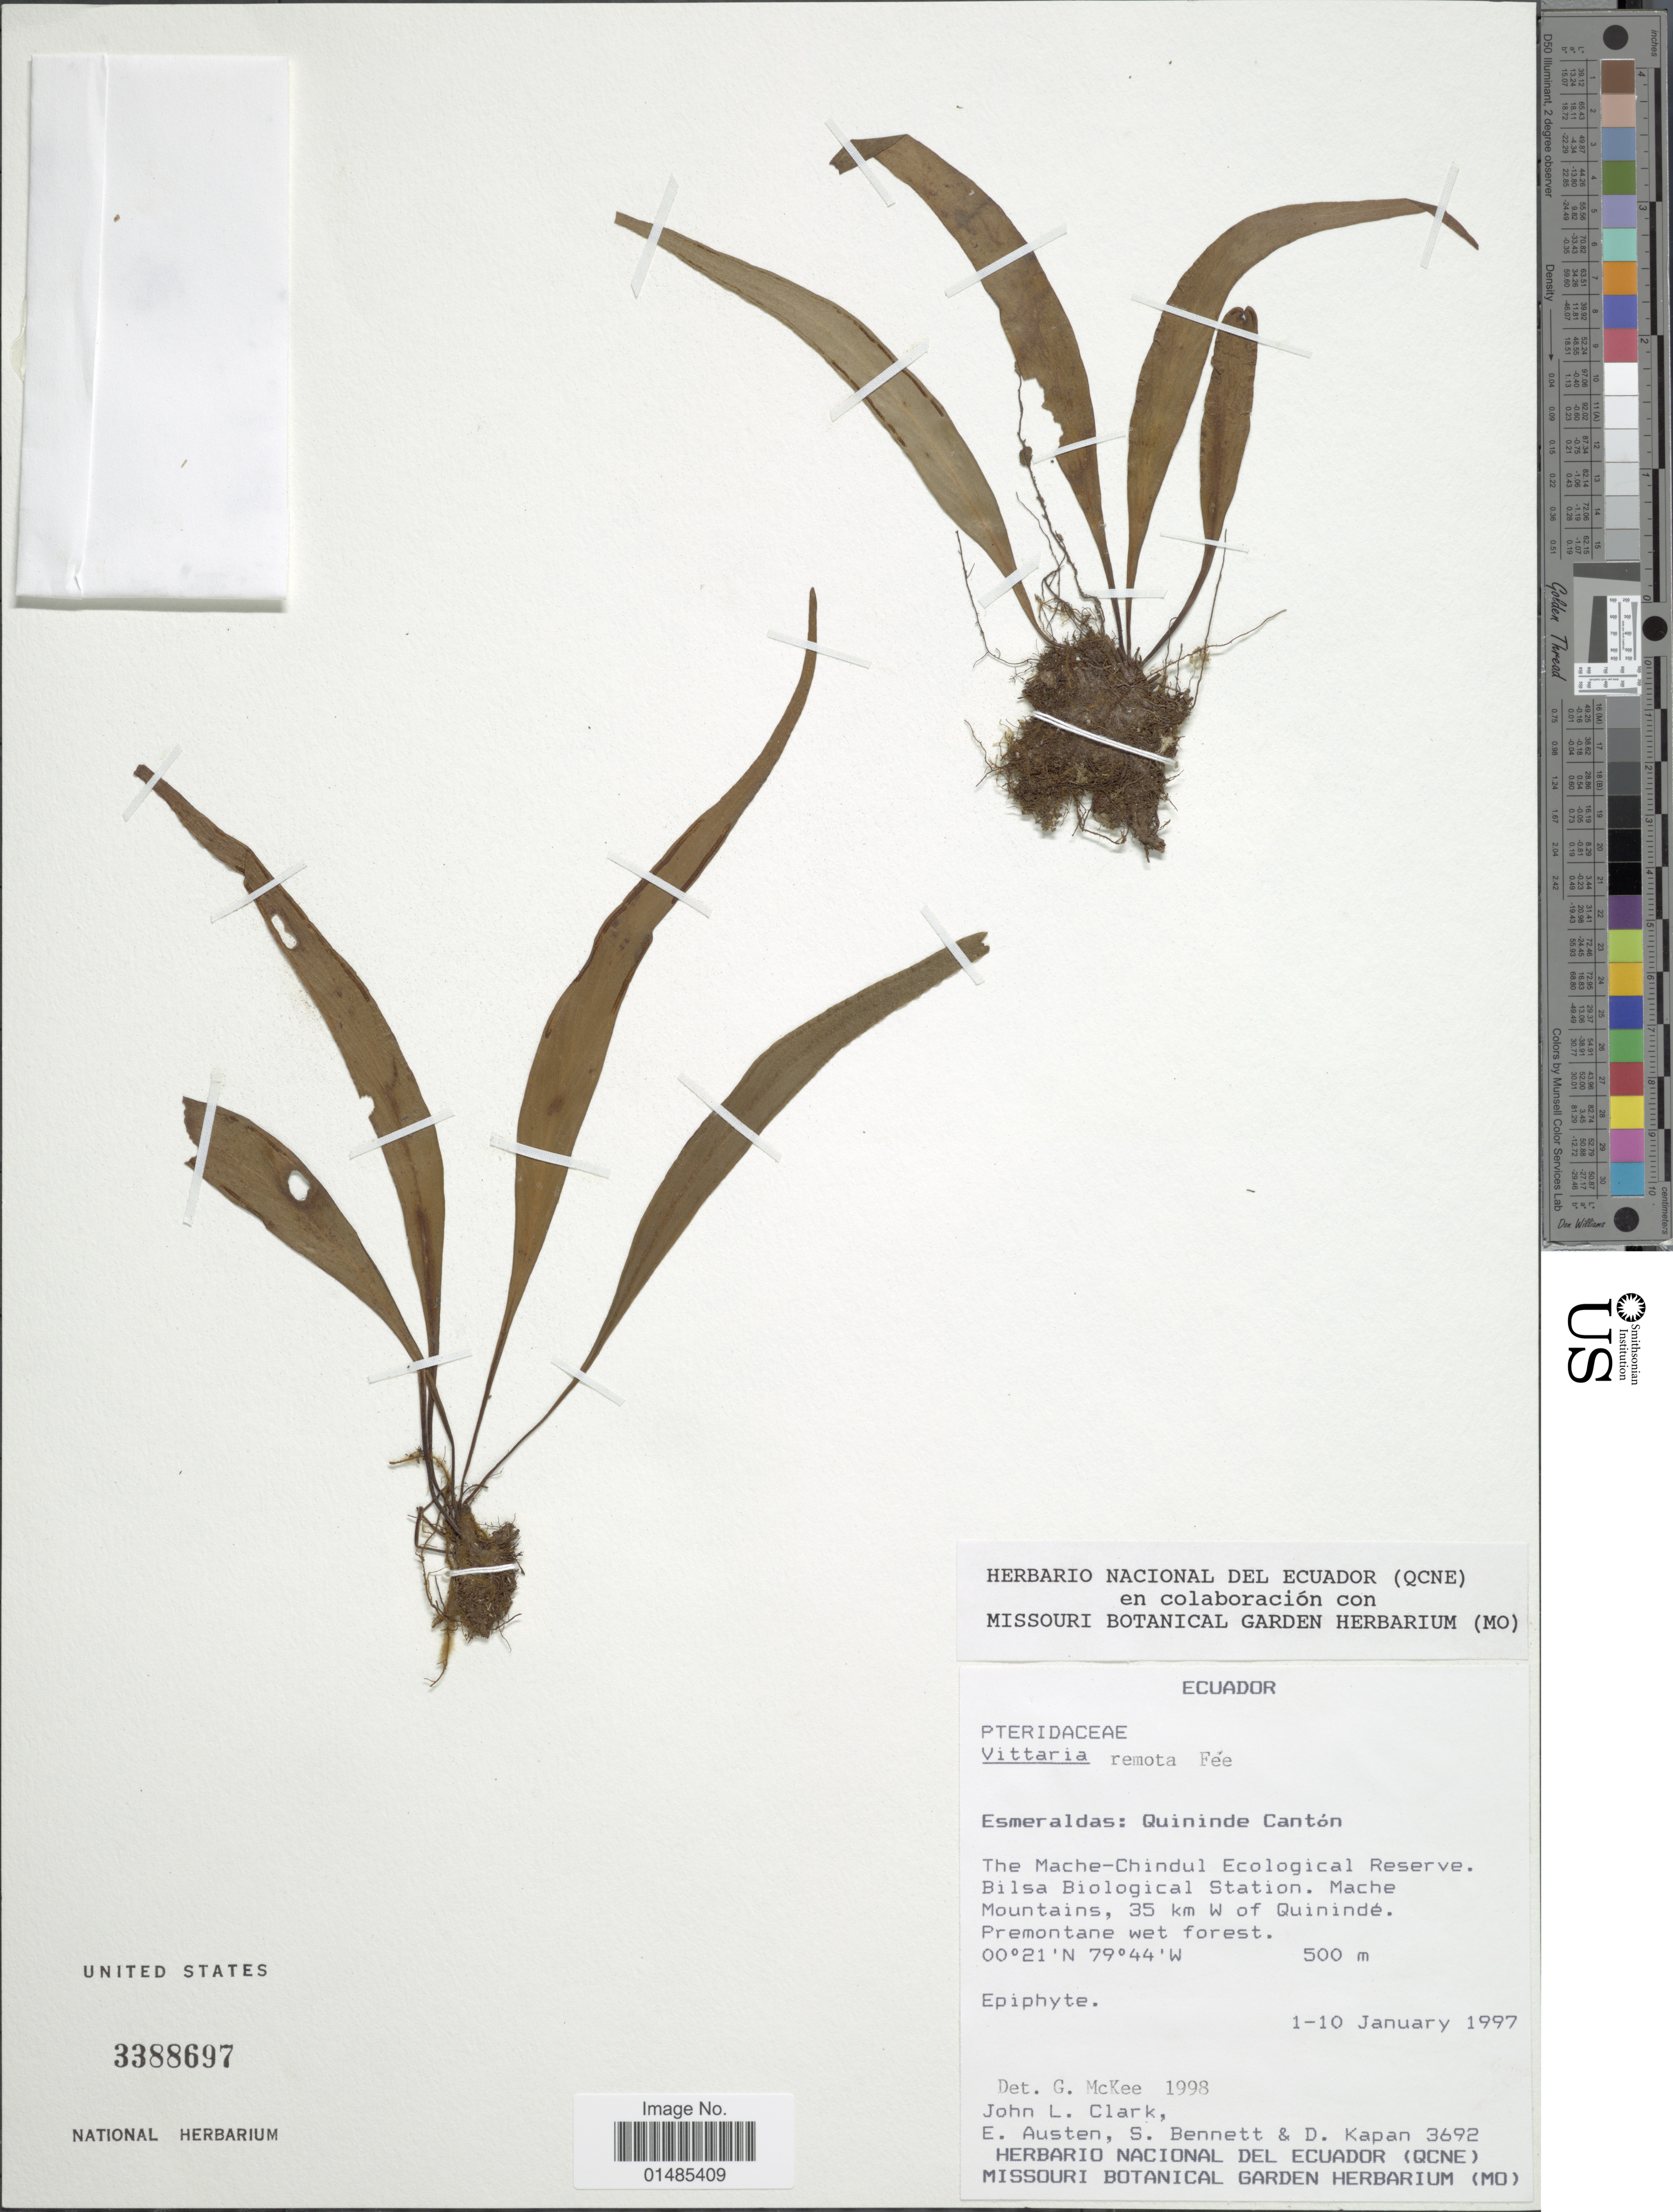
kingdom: Plantae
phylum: Tracheophyta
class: Polypodiopsida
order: Polypodiales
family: Pteridaceae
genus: Radiovittaria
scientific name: Radiovittaria remota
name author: (Fée) E.H. Crane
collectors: J. L. Clark, E. Austen, S. Bennett & D. Kapan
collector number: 3692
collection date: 1997-01-01/1997-01-10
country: Ecuador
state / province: Esmeraldas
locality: Quininde Cantón. The Mache-Chindul Ecological Reserve. Bilsa Biological Station. Mache Mountains, 35 km W of Quininde.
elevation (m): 500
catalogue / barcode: US 3388697